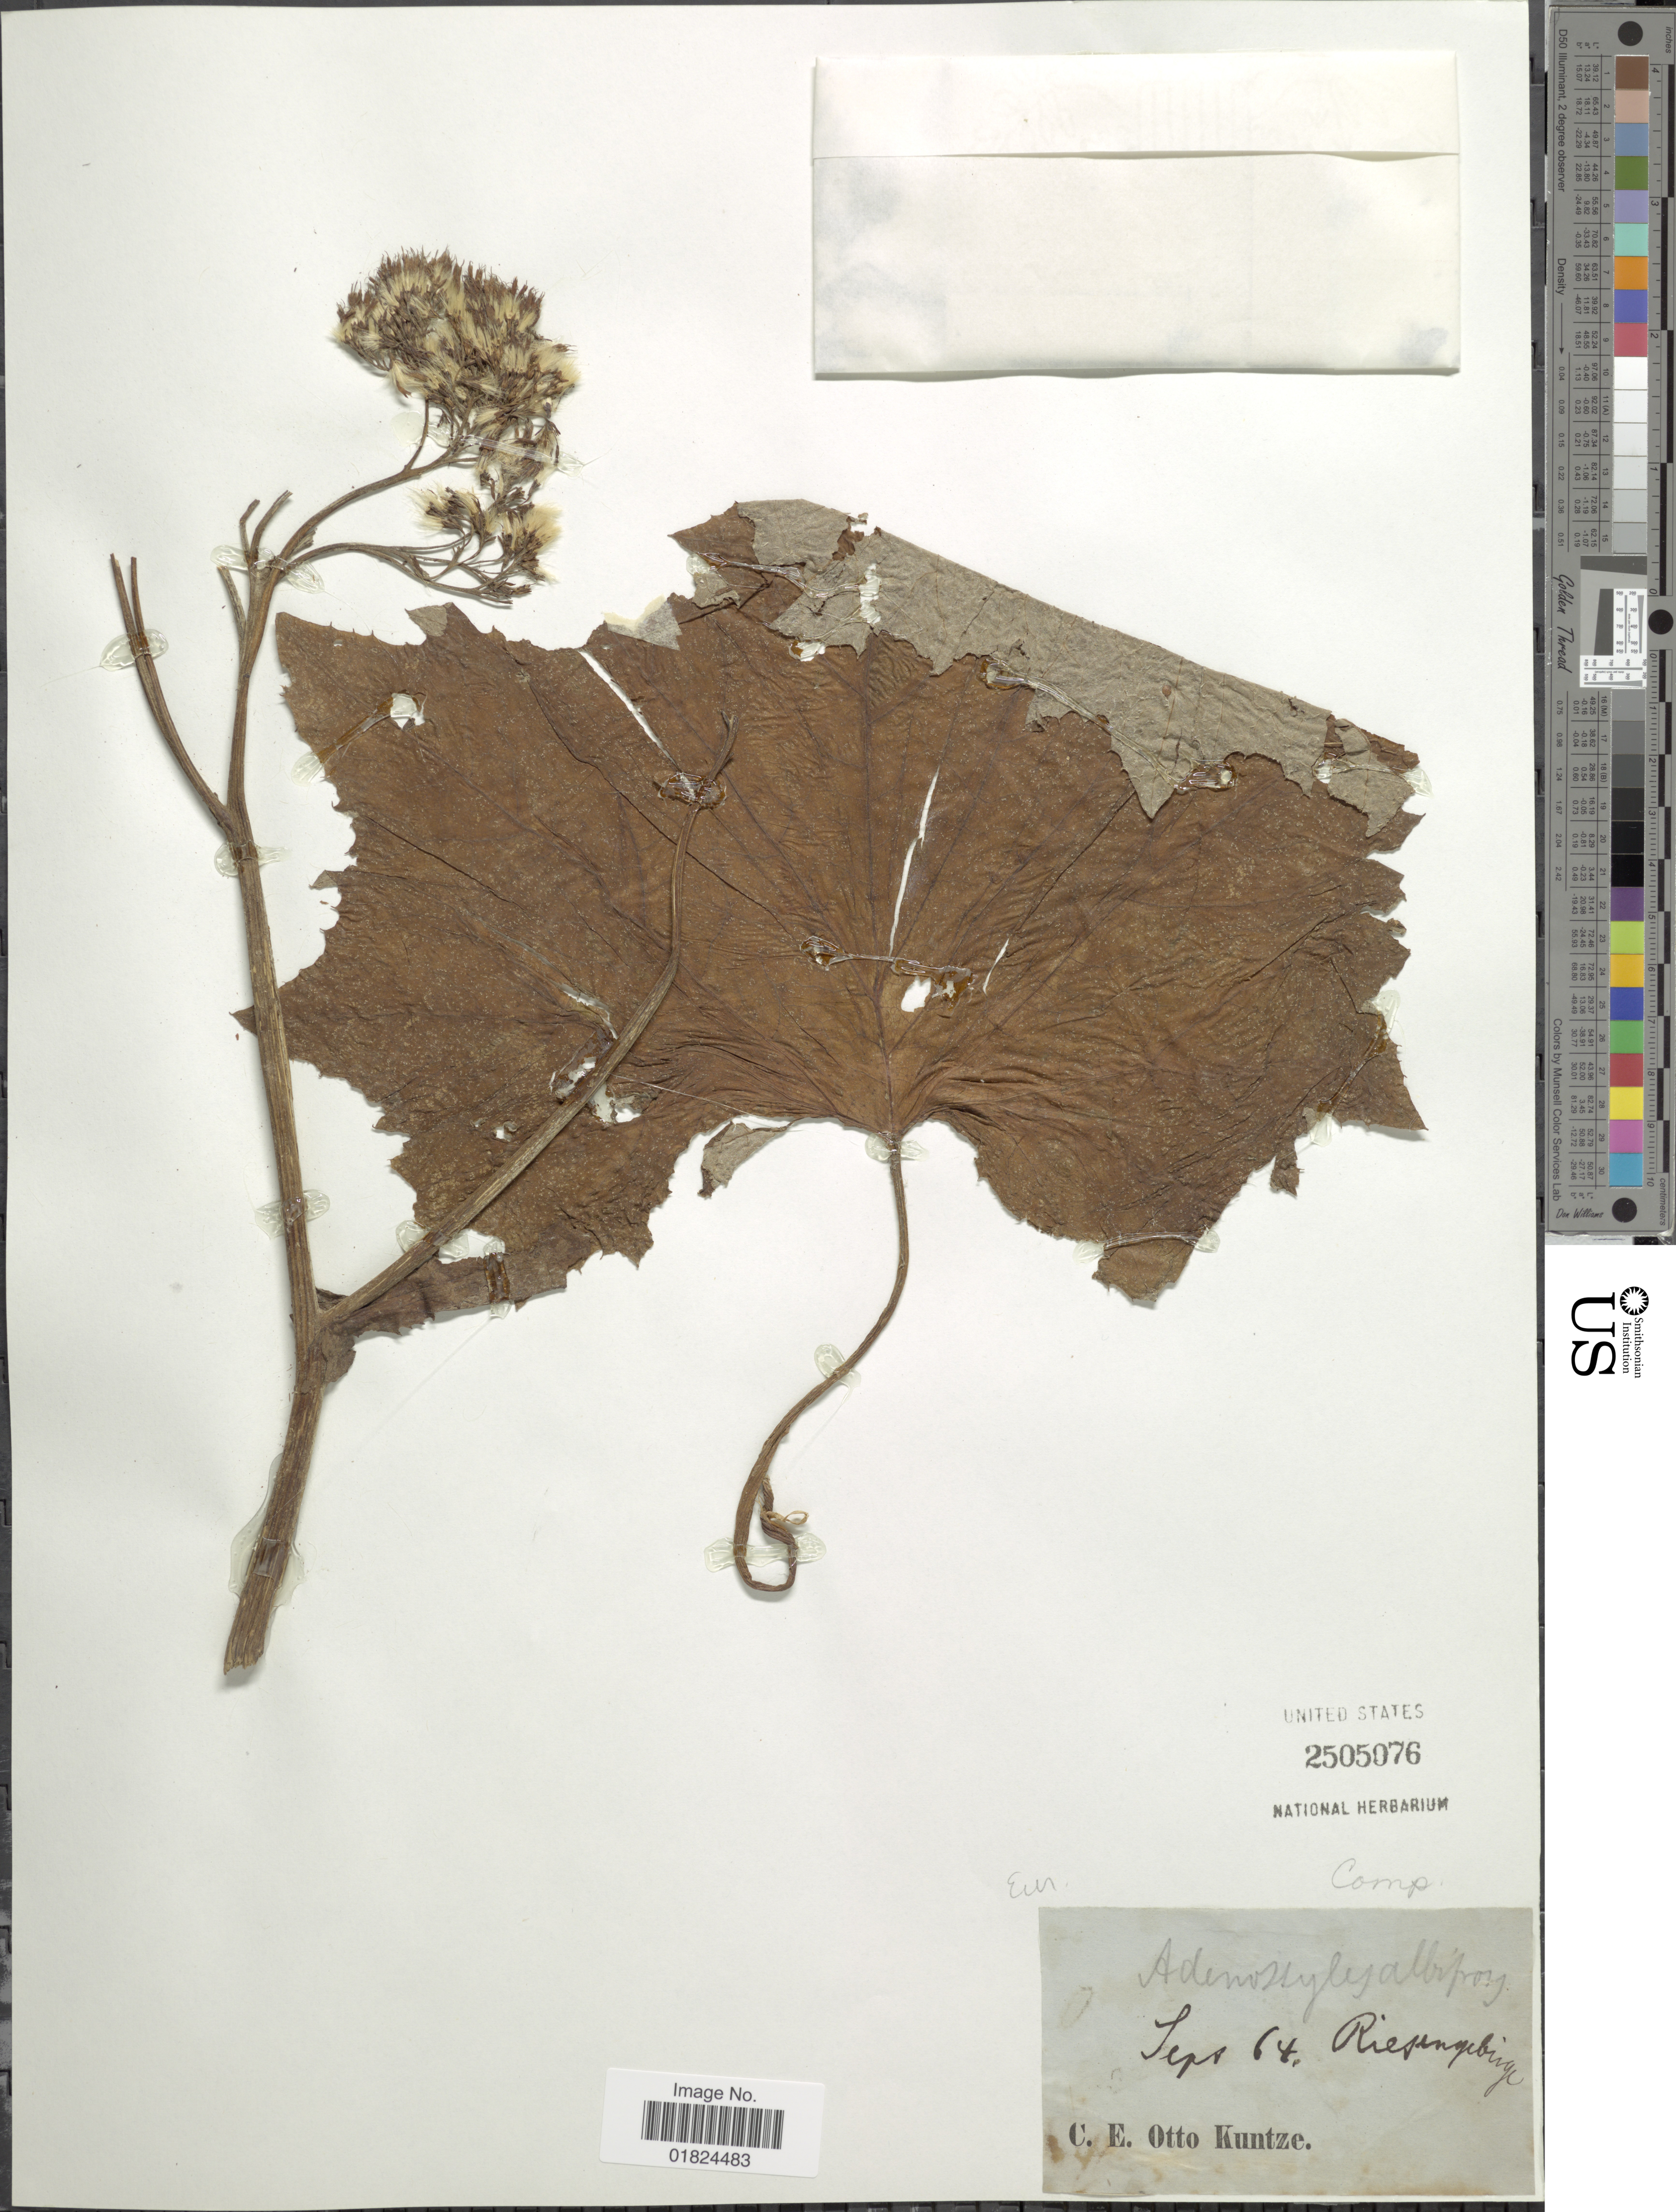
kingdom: Plantae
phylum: Tracheophyta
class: Magnoliopsida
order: Asterales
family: Asteraceae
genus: Adenostyles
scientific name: Adenostyles alliariae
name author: (Gouan) A. Kern.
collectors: C.E.O. Kuntze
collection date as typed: Transcribed d/m/y: /9/64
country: Czechia/Poland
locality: Riesengebirge. (Giant Mountains)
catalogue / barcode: US 2505076